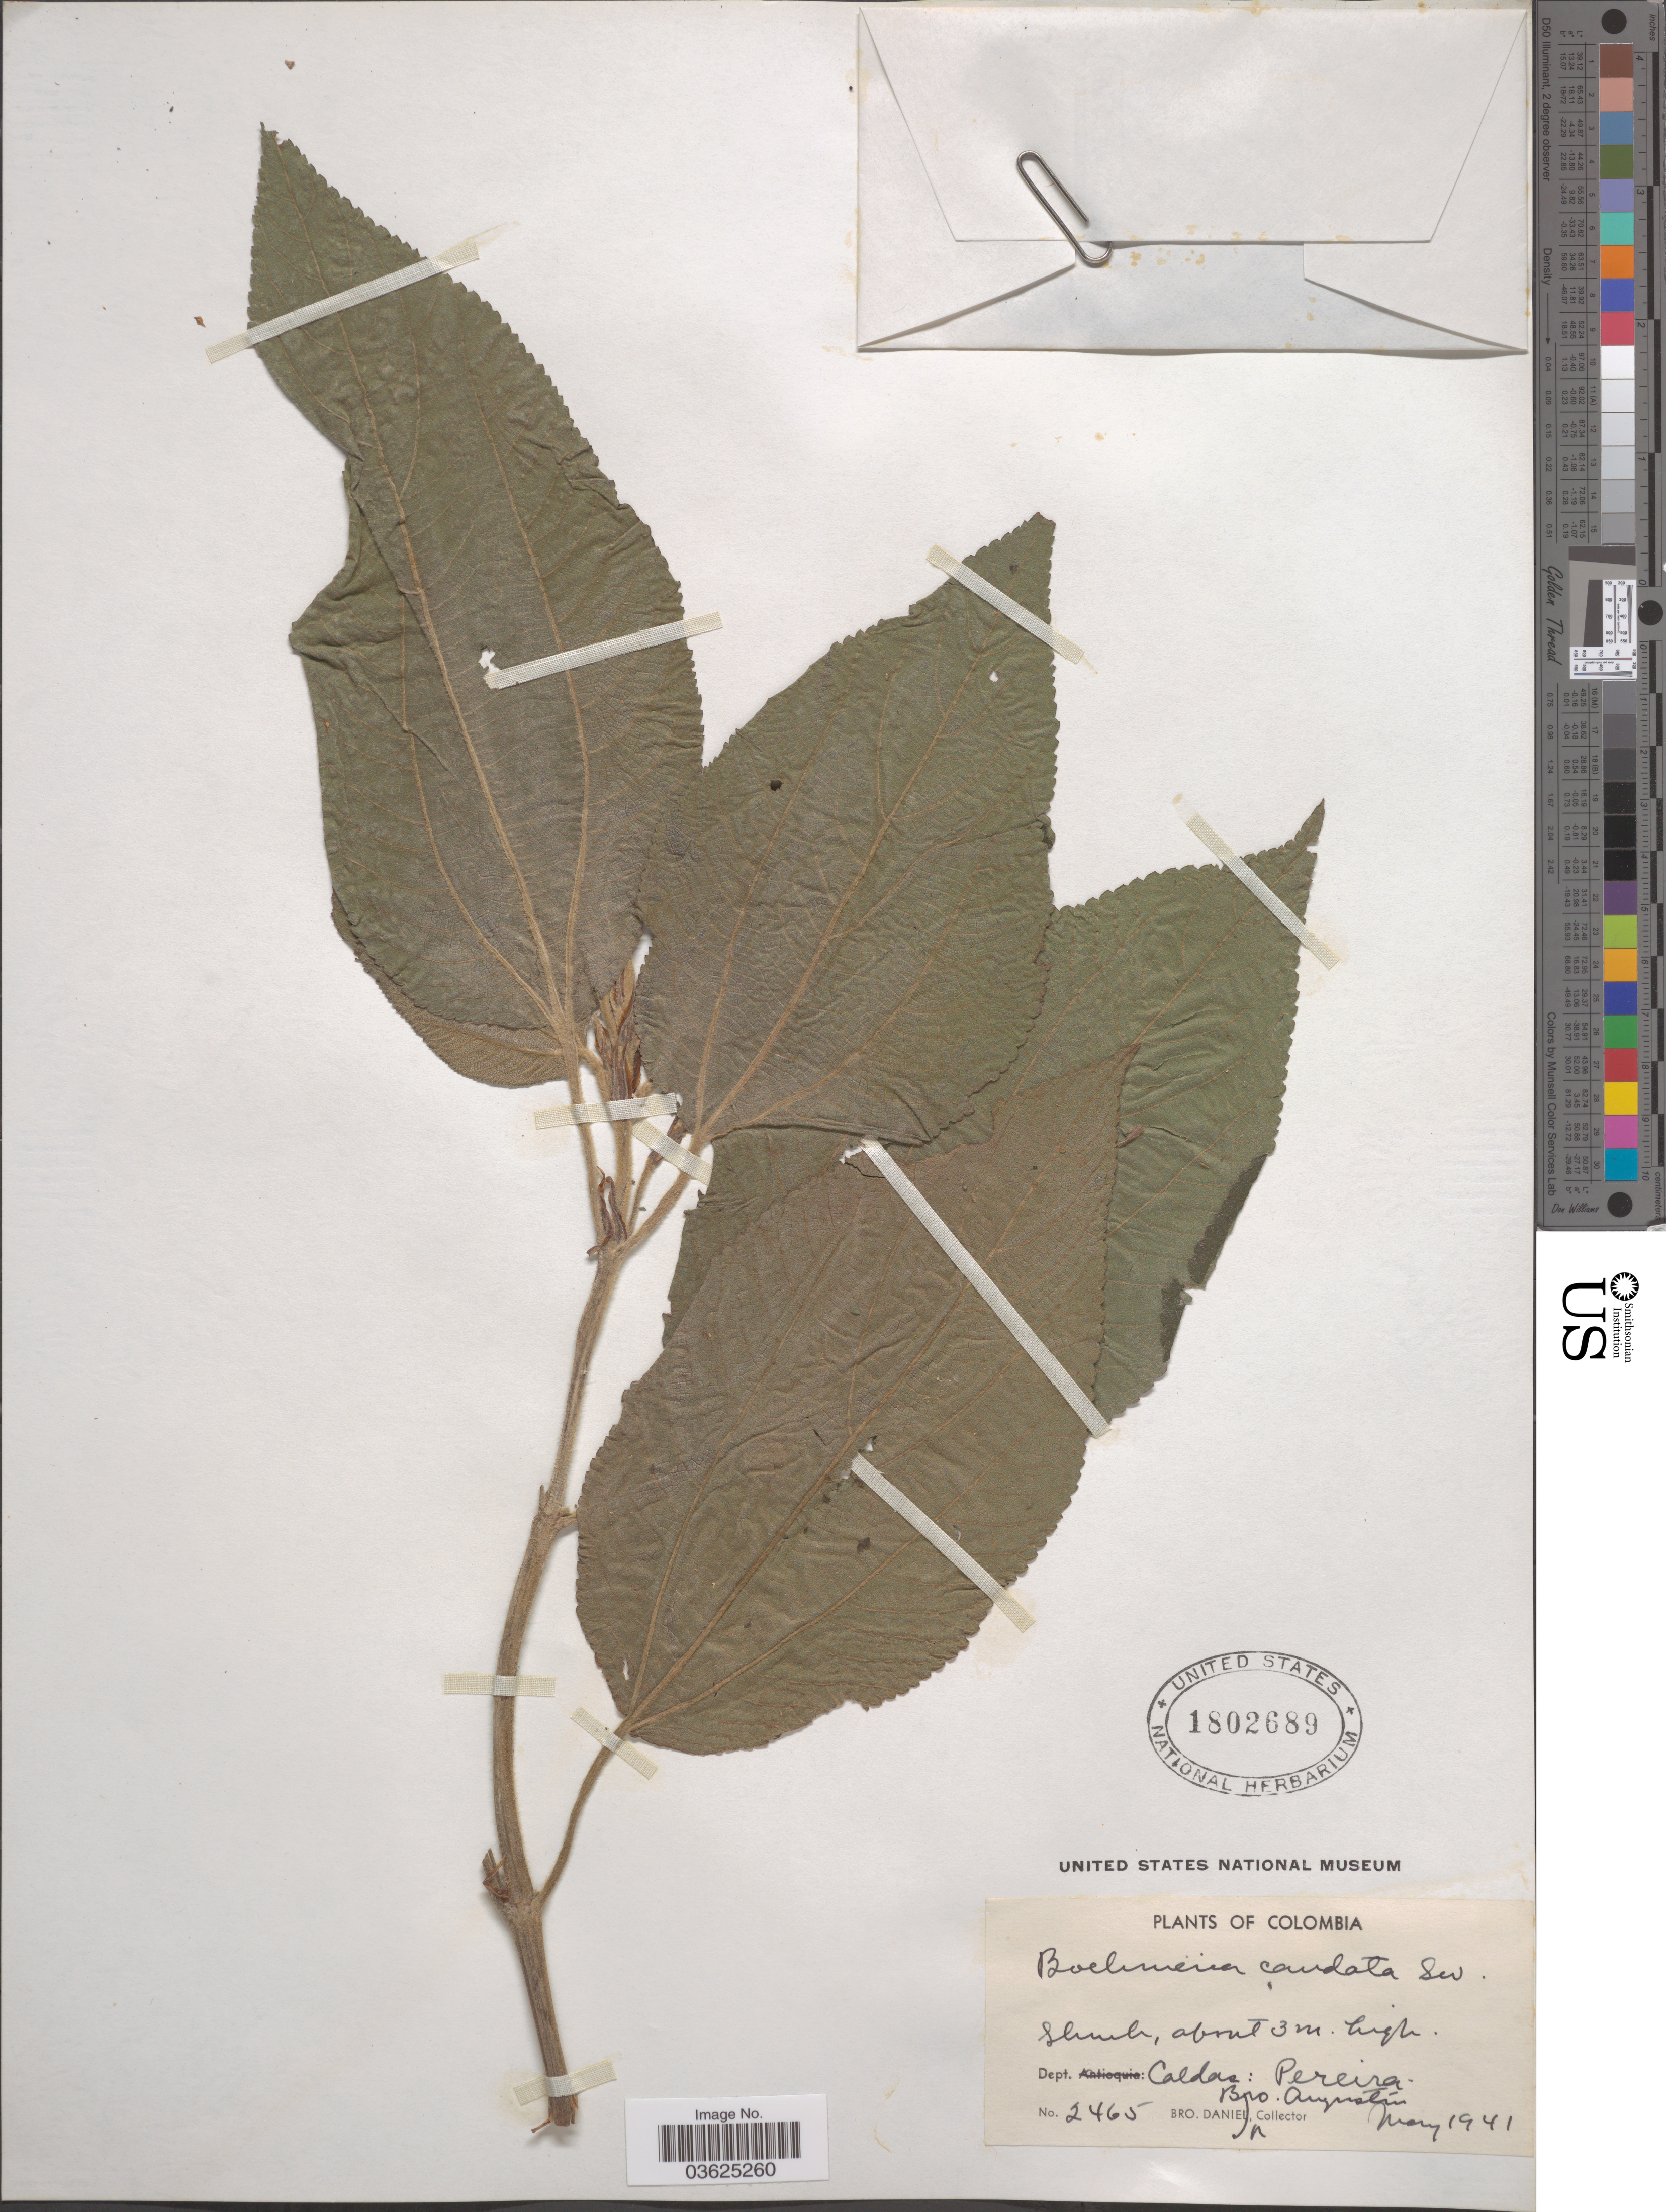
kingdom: Plantae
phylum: Tracheophyta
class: Magnoliopsida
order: Rosales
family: Urticaceae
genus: Boehmeria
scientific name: Boehmeria caudata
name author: Sw.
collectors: Bro. Daniel & F. Augustin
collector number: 2465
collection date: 1941-05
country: Colombia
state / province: Caldas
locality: Dept. Caldas: Pereira.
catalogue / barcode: US 1802689